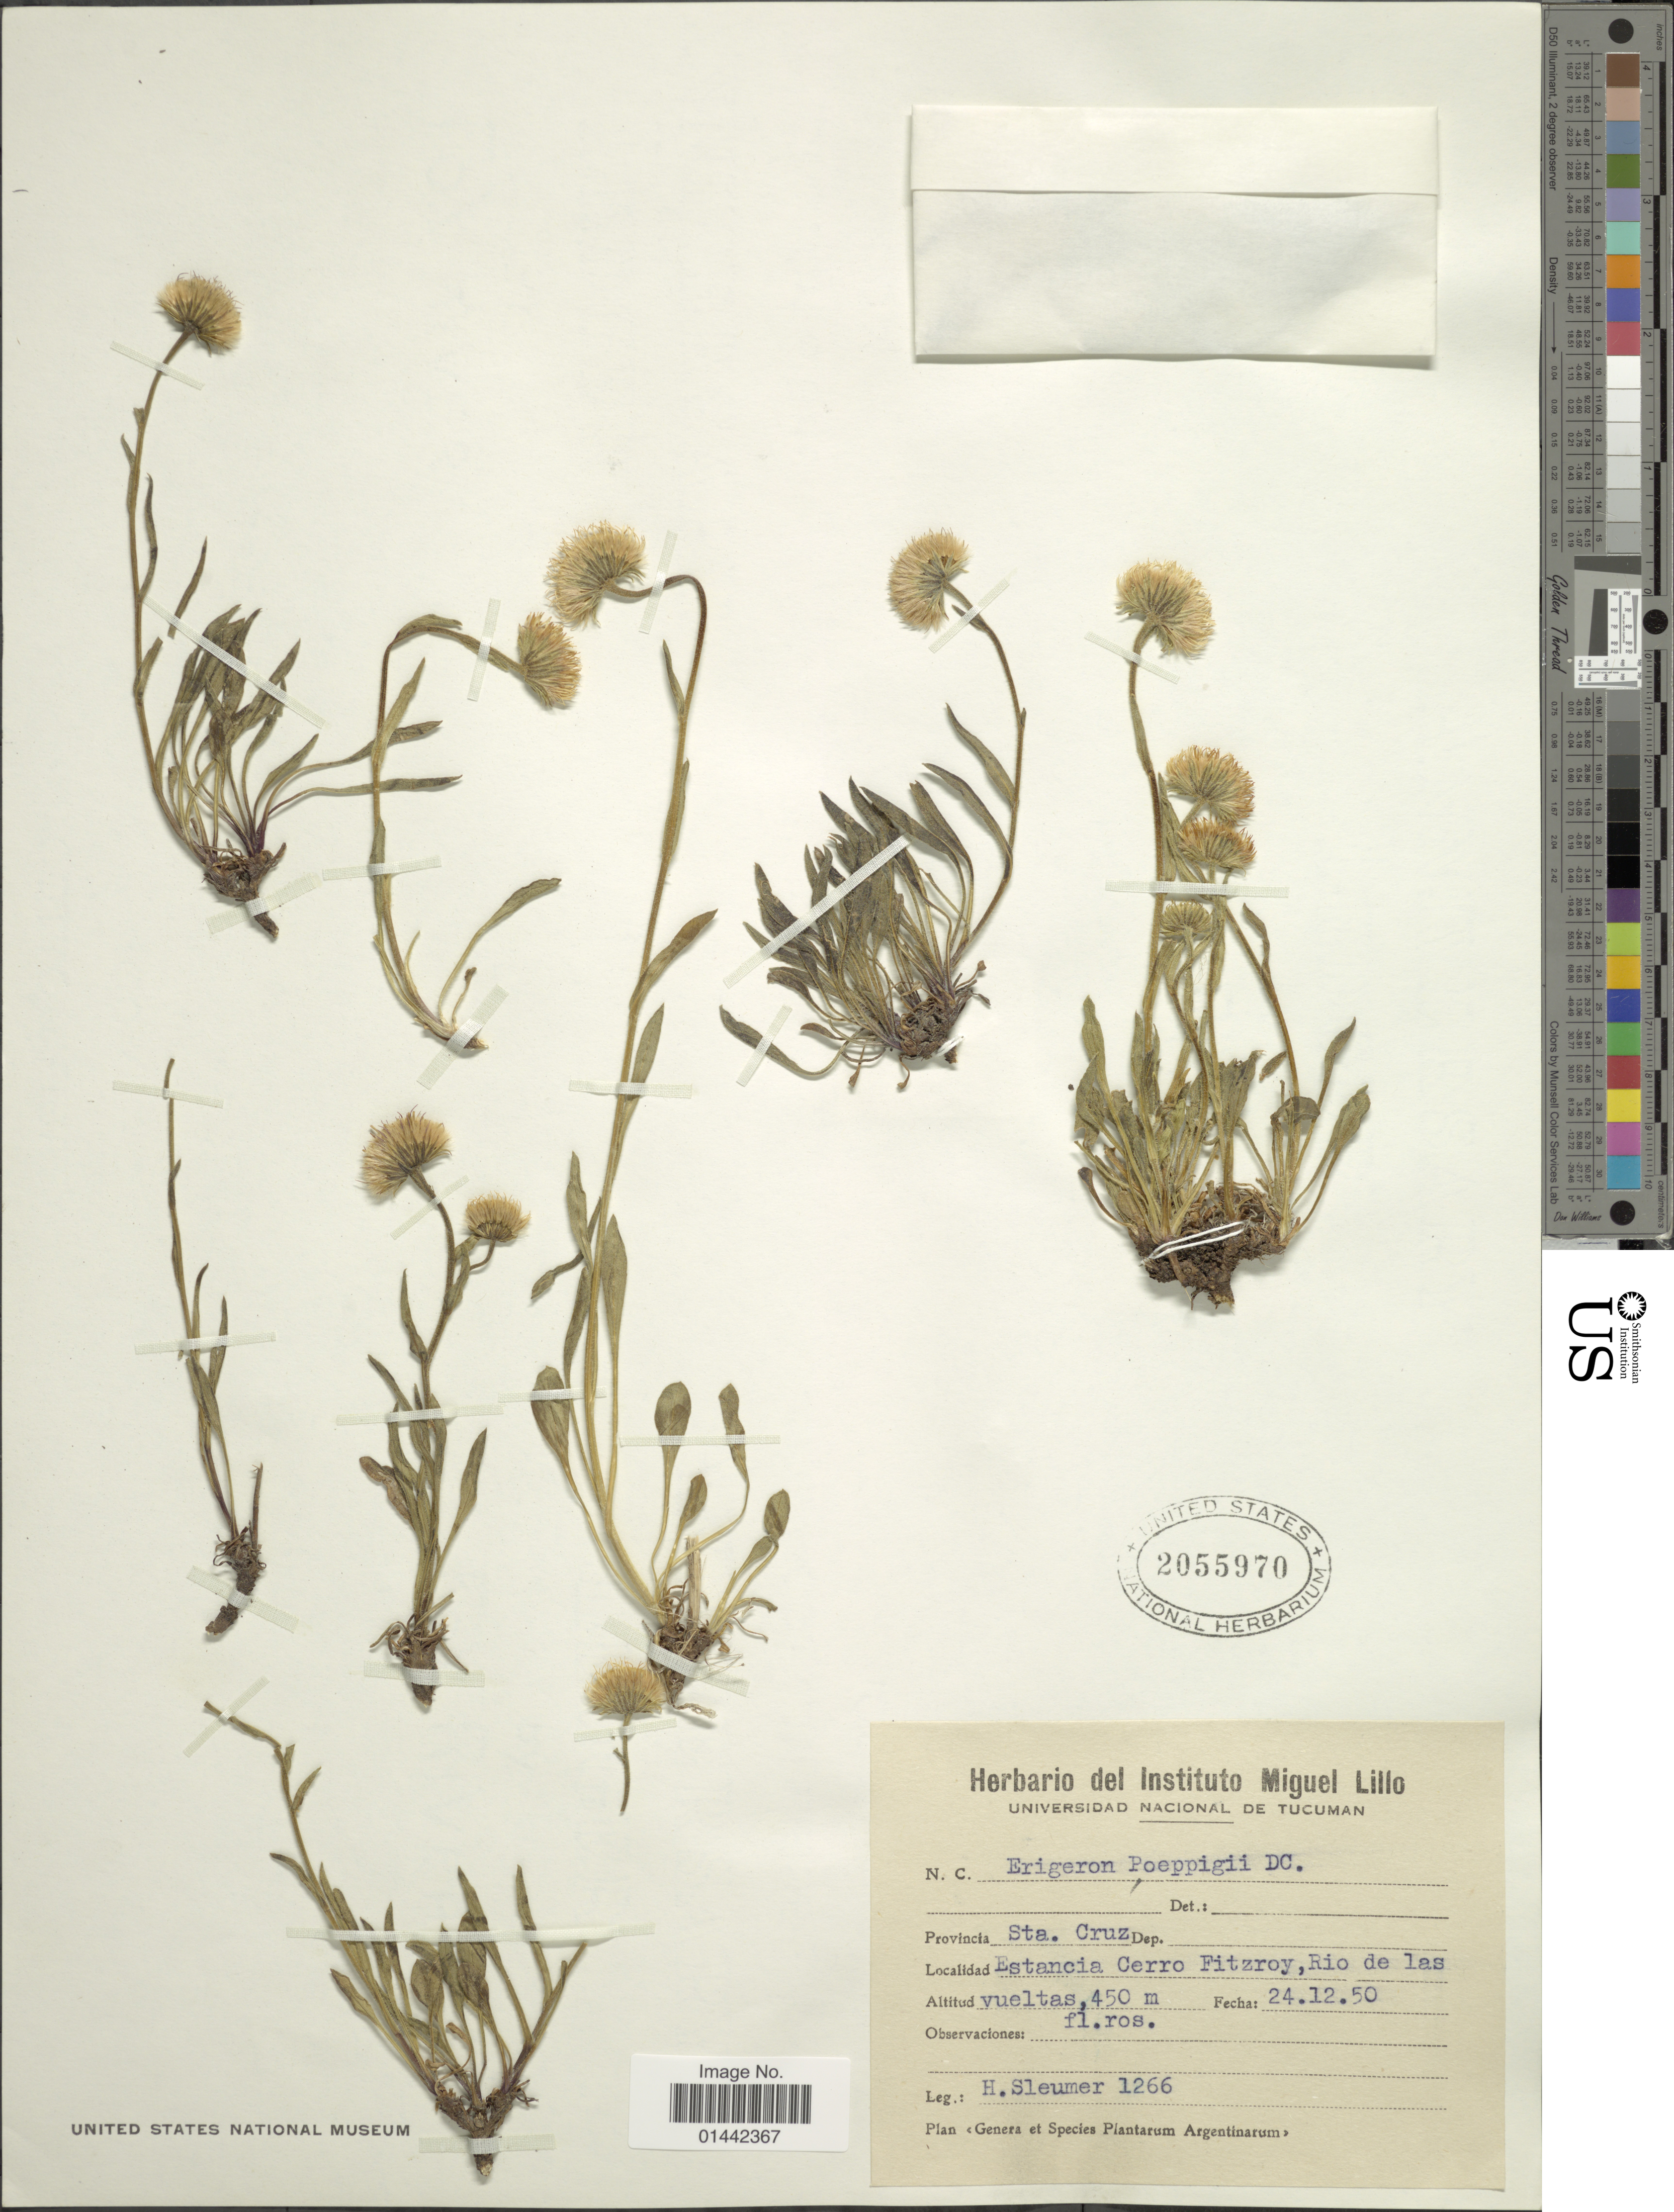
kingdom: Plantae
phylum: Tracheophyta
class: Magnoliopsida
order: Asterales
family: Asteraceae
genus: Erigeron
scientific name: Erigeron poeppigii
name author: DC.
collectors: H. O. Sleumer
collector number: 1266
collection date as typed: Transcribed d/m/y: 24/12/50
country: Argentina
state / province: Santa Cruz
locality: Estancia Cerro Fitzroy, Rio de las vueltas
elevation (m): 450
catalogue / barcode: US 2055970